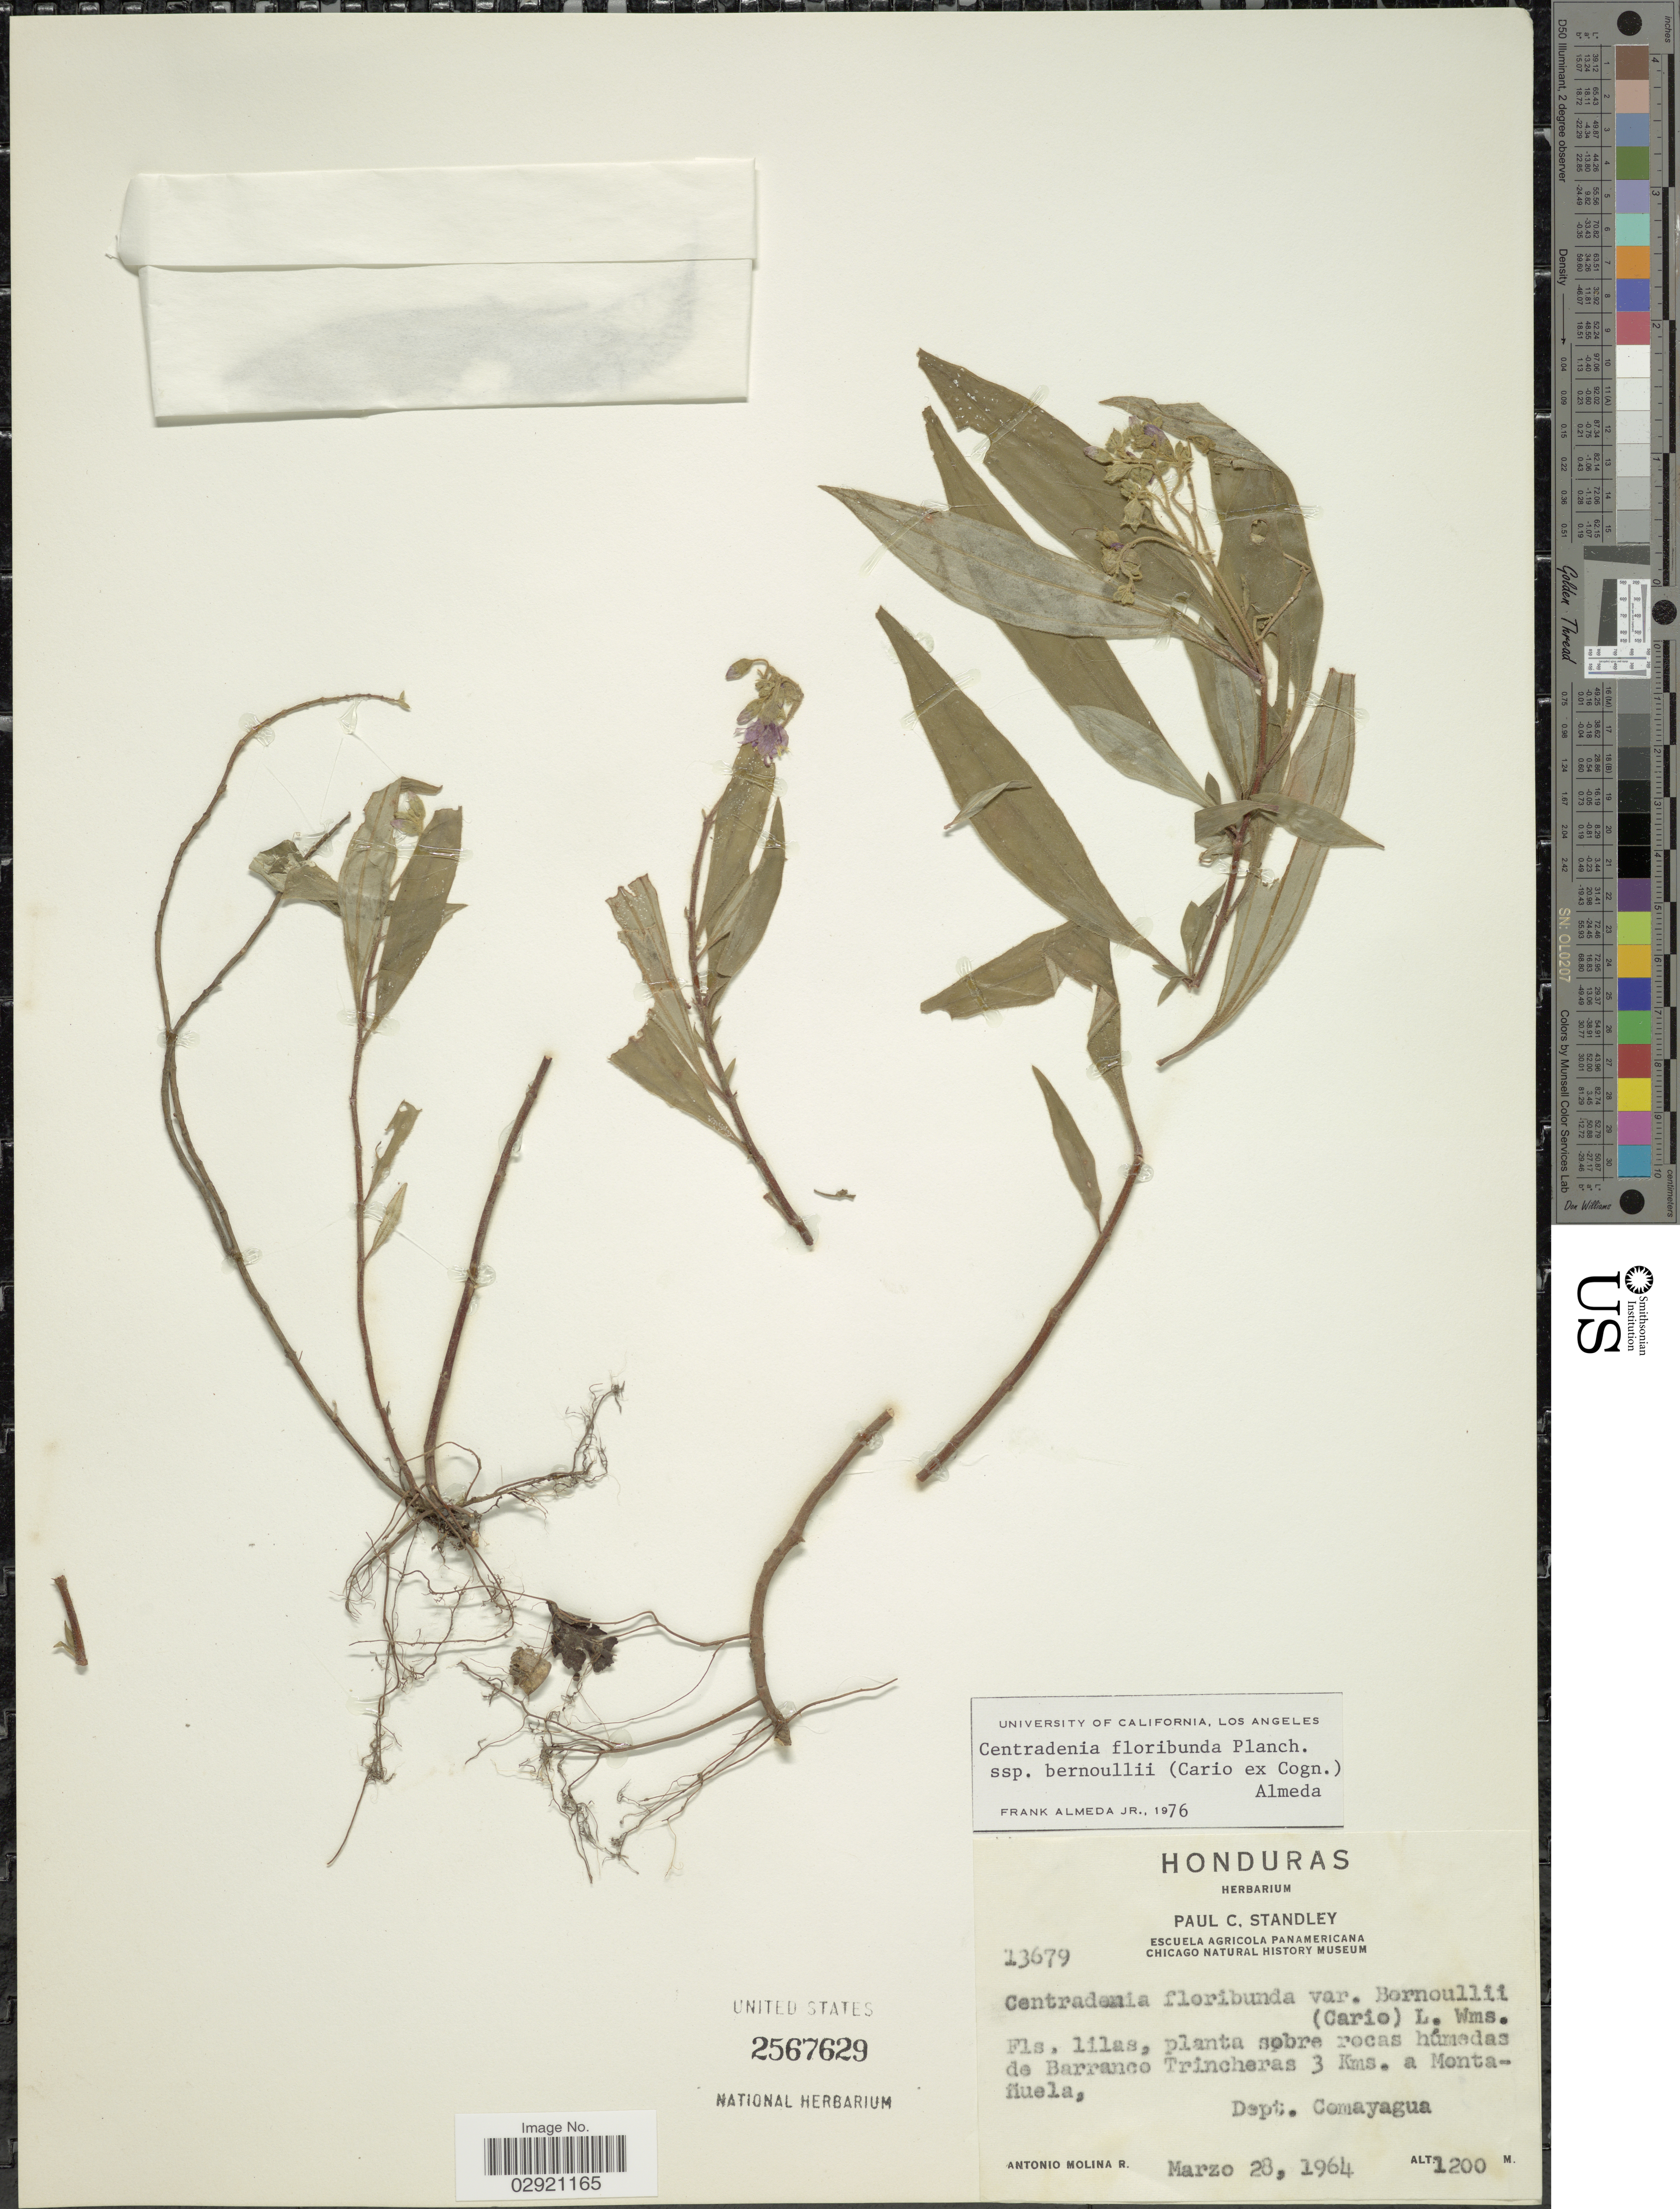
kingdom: Plantae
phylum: Tracheophyta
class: Magnoliopsida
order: Myrtales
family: Melastomataceae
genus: Centradenia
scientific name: Centradenia floribunda subsp. bernoulli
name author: (Cario ex Cogn.) Almeda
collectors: A. Molina R.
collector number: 13679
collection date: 1964-03-28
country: Honduras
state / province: Comayagua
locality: Barranco Trincheras 3 Kms. a Montañuela, Dept. Comayagua.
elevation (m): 1200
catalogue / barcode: US 2567629